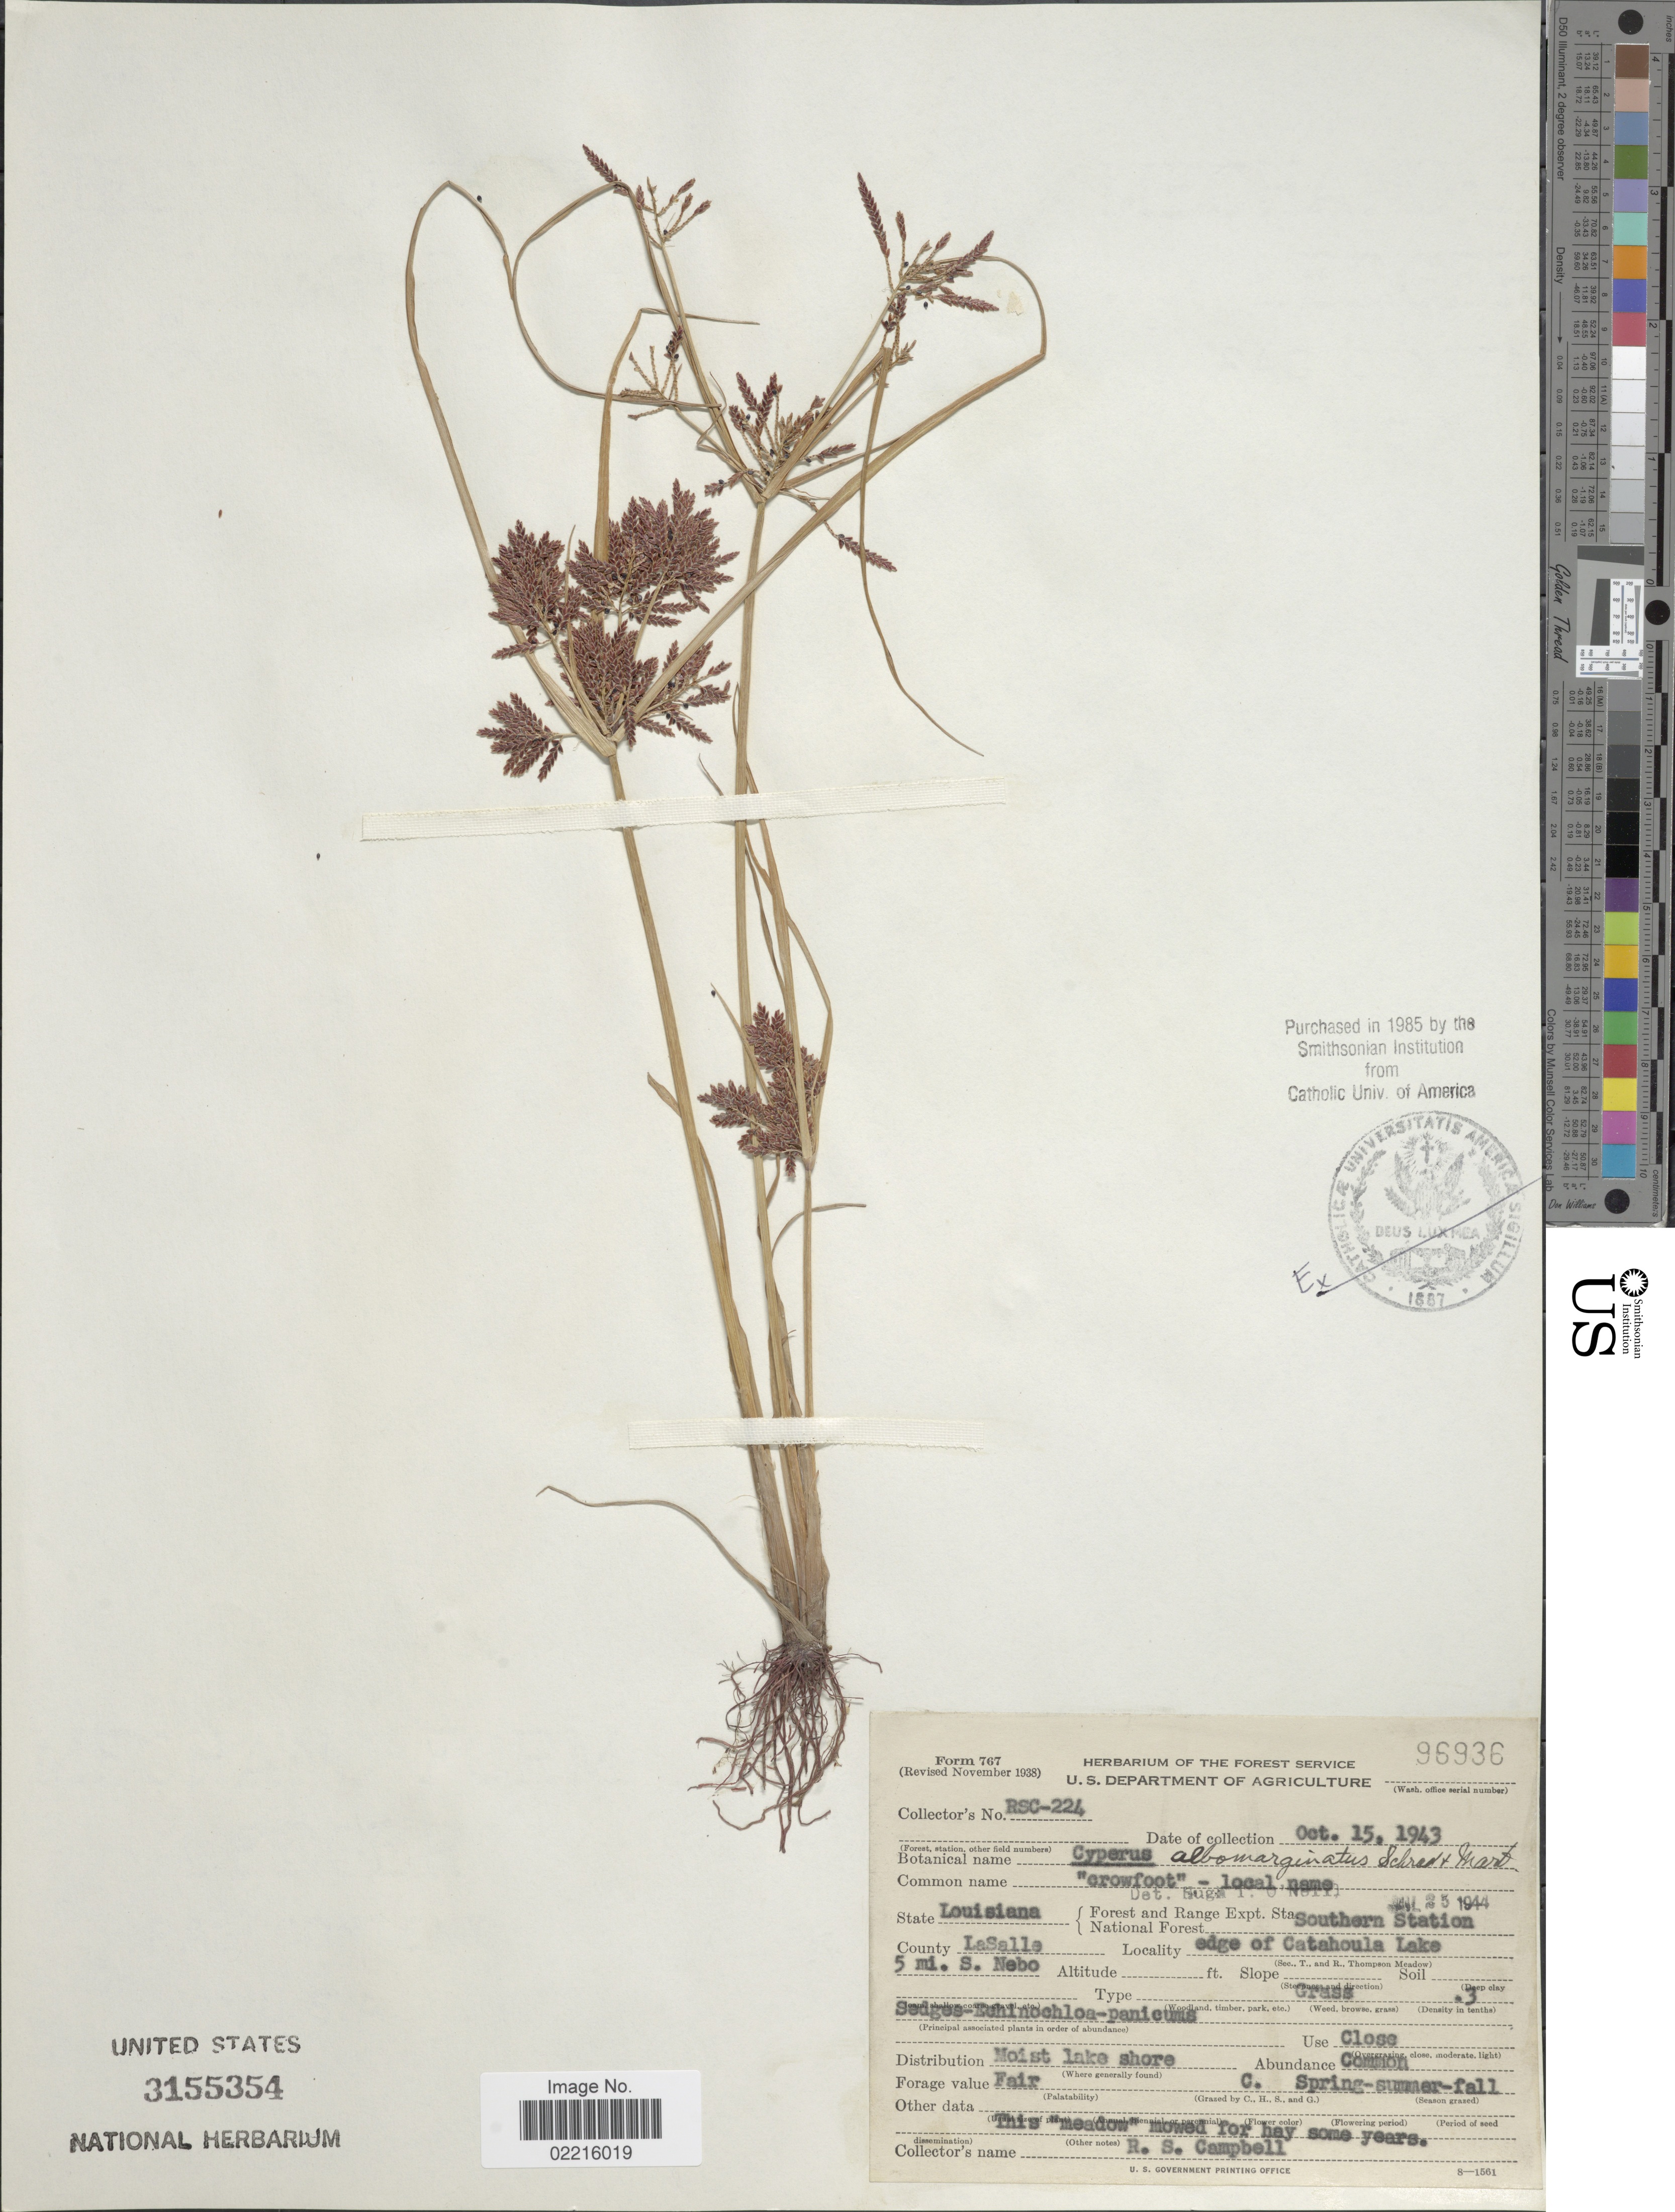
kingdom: Plantae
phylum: Tracheophyta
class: Liliopsida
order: Poales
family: Cyperaceae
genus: Cyperus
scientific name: Cyperus flavicomus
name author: Michx.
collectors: R. S. Campbell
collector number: RSC-224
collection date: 1943-10-15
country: United States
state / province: Louisiana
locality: Southern Station, County LaSalle, edge of Catahoula Lake 5 mi S Nebo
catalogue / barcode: US 3155354